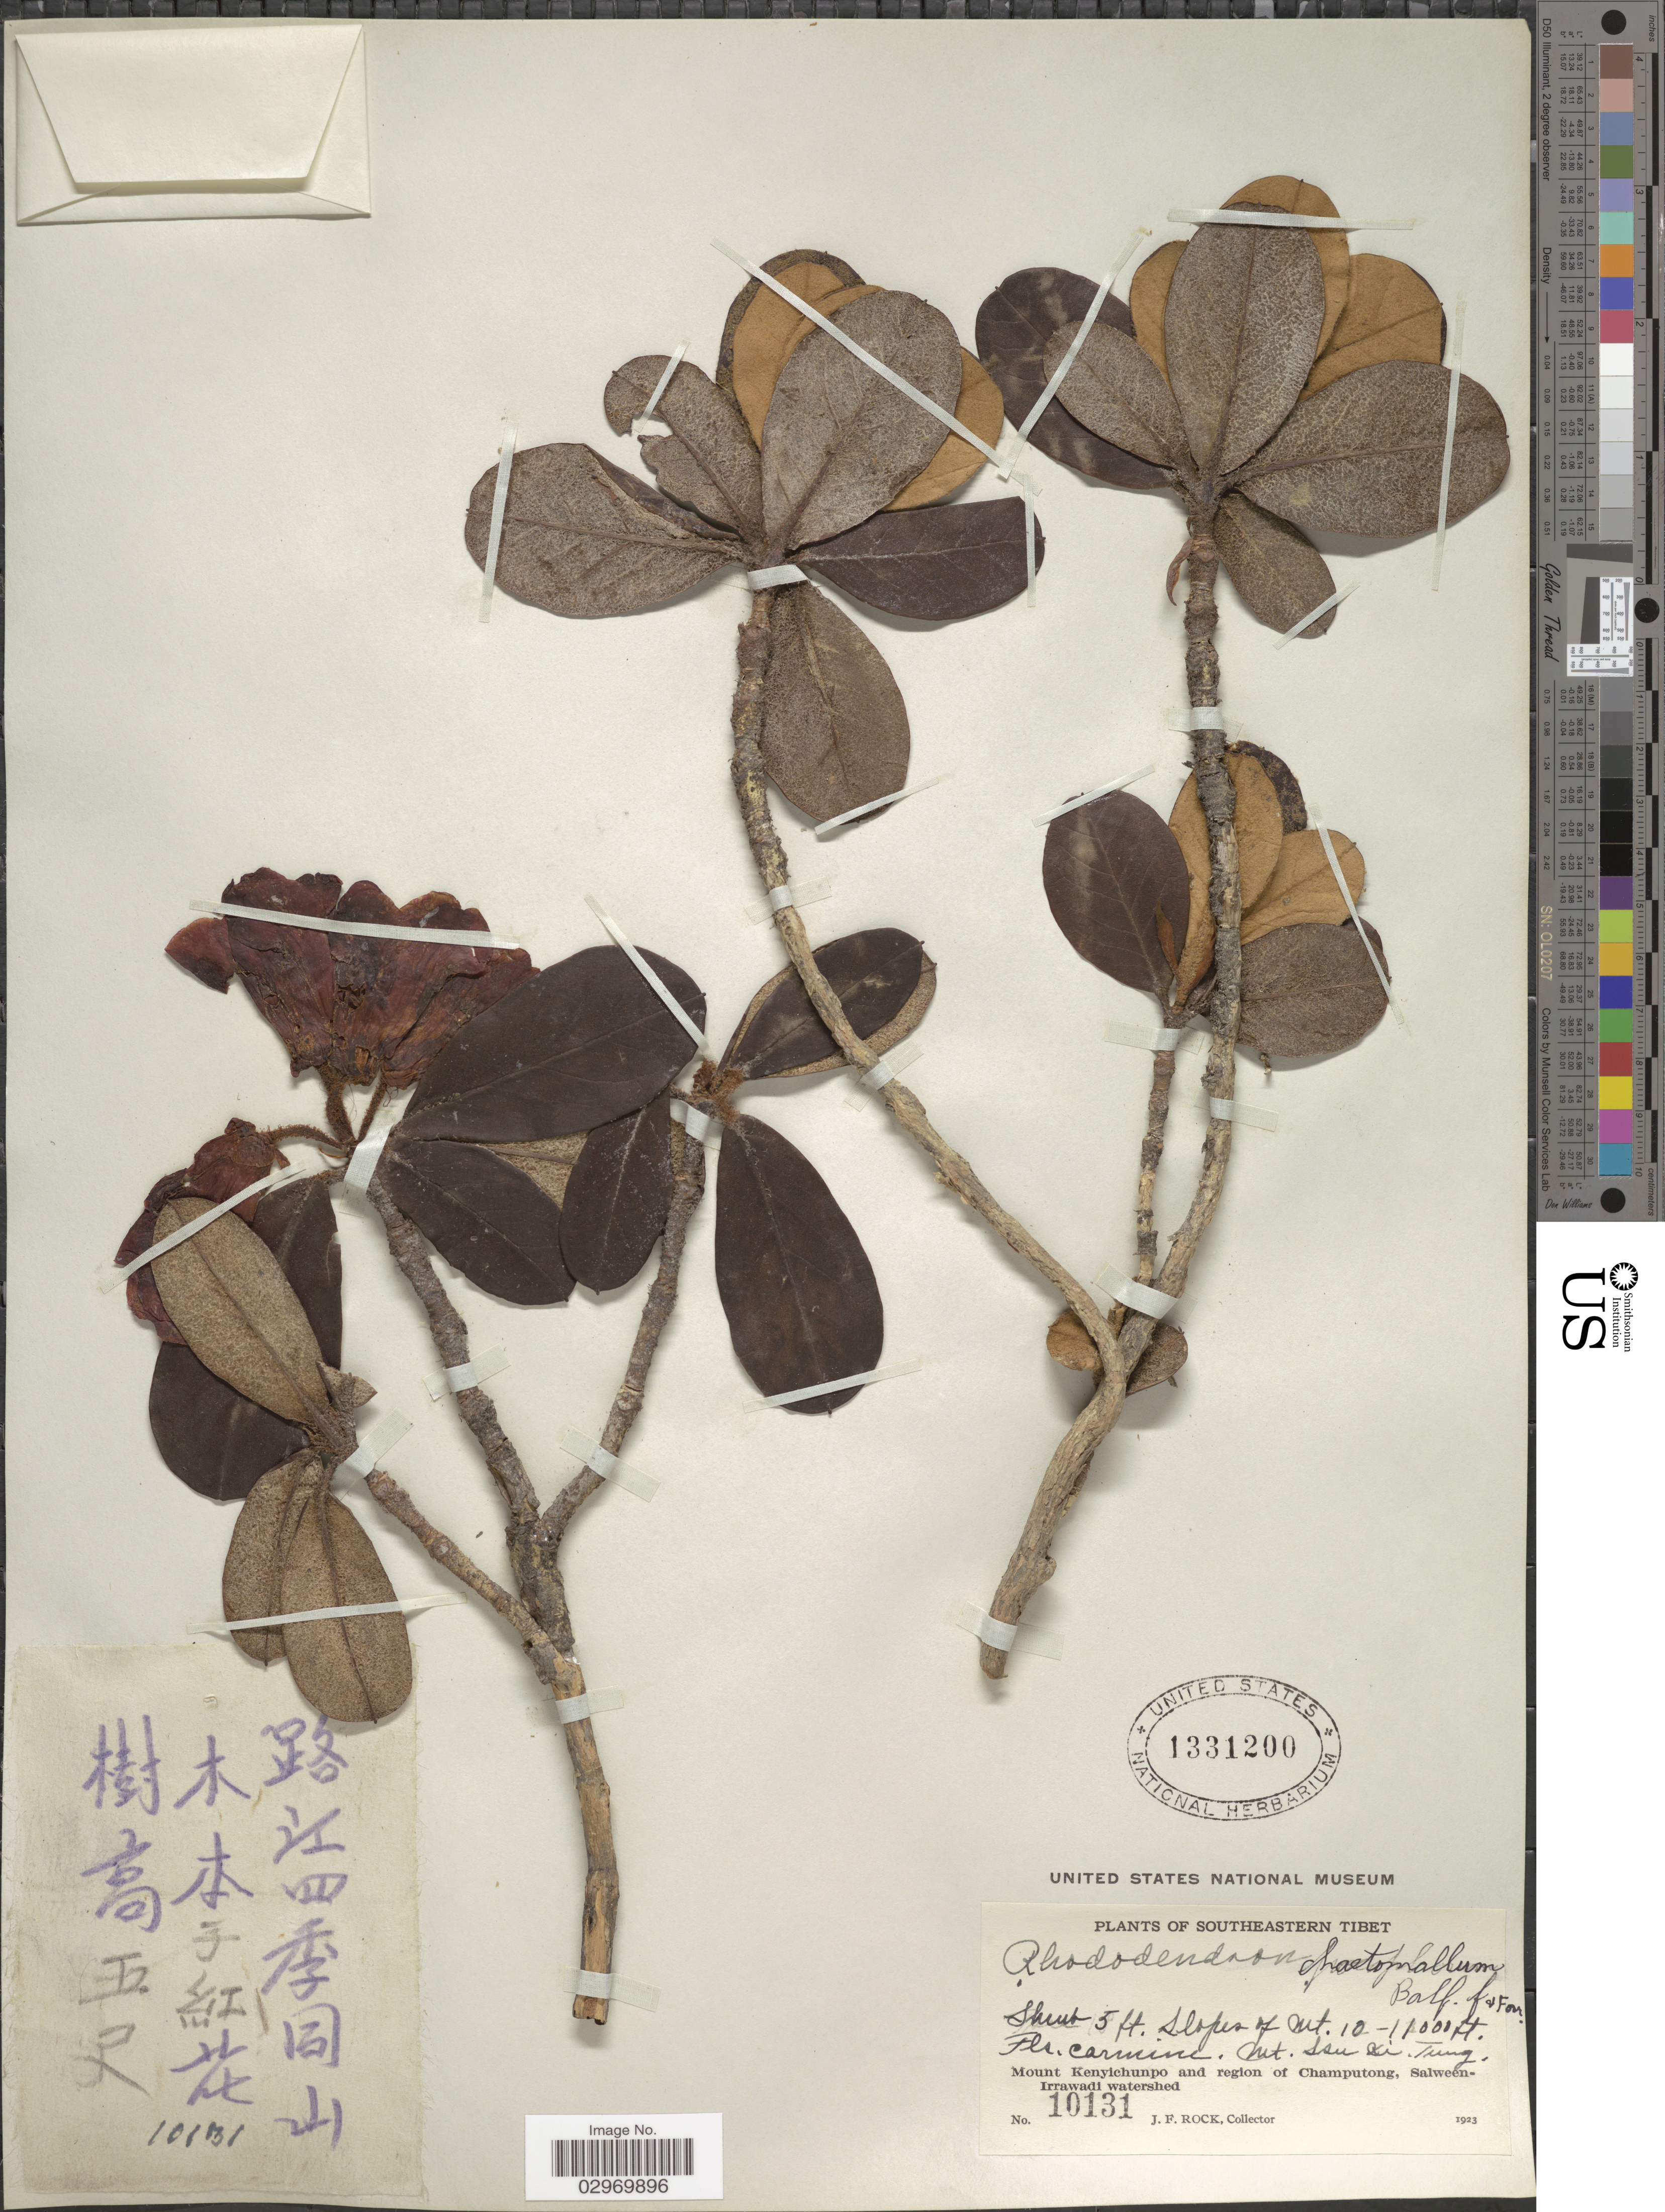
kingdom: Plantae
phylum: Tracheophyta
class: Magnoliopsida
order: Ericales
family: Ericaceae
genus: Rhododendron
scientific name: Rhododendron chaetomallum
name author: Balf. f. & Forrest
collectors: J. Rock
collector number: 10131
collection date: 1923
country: China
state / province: Xizang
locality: Southeastern Tibet, Mount Kenyichunpo and region of Champutong, Salween-Irrawadi watershed.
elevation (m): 3048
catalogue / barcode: US 1331200